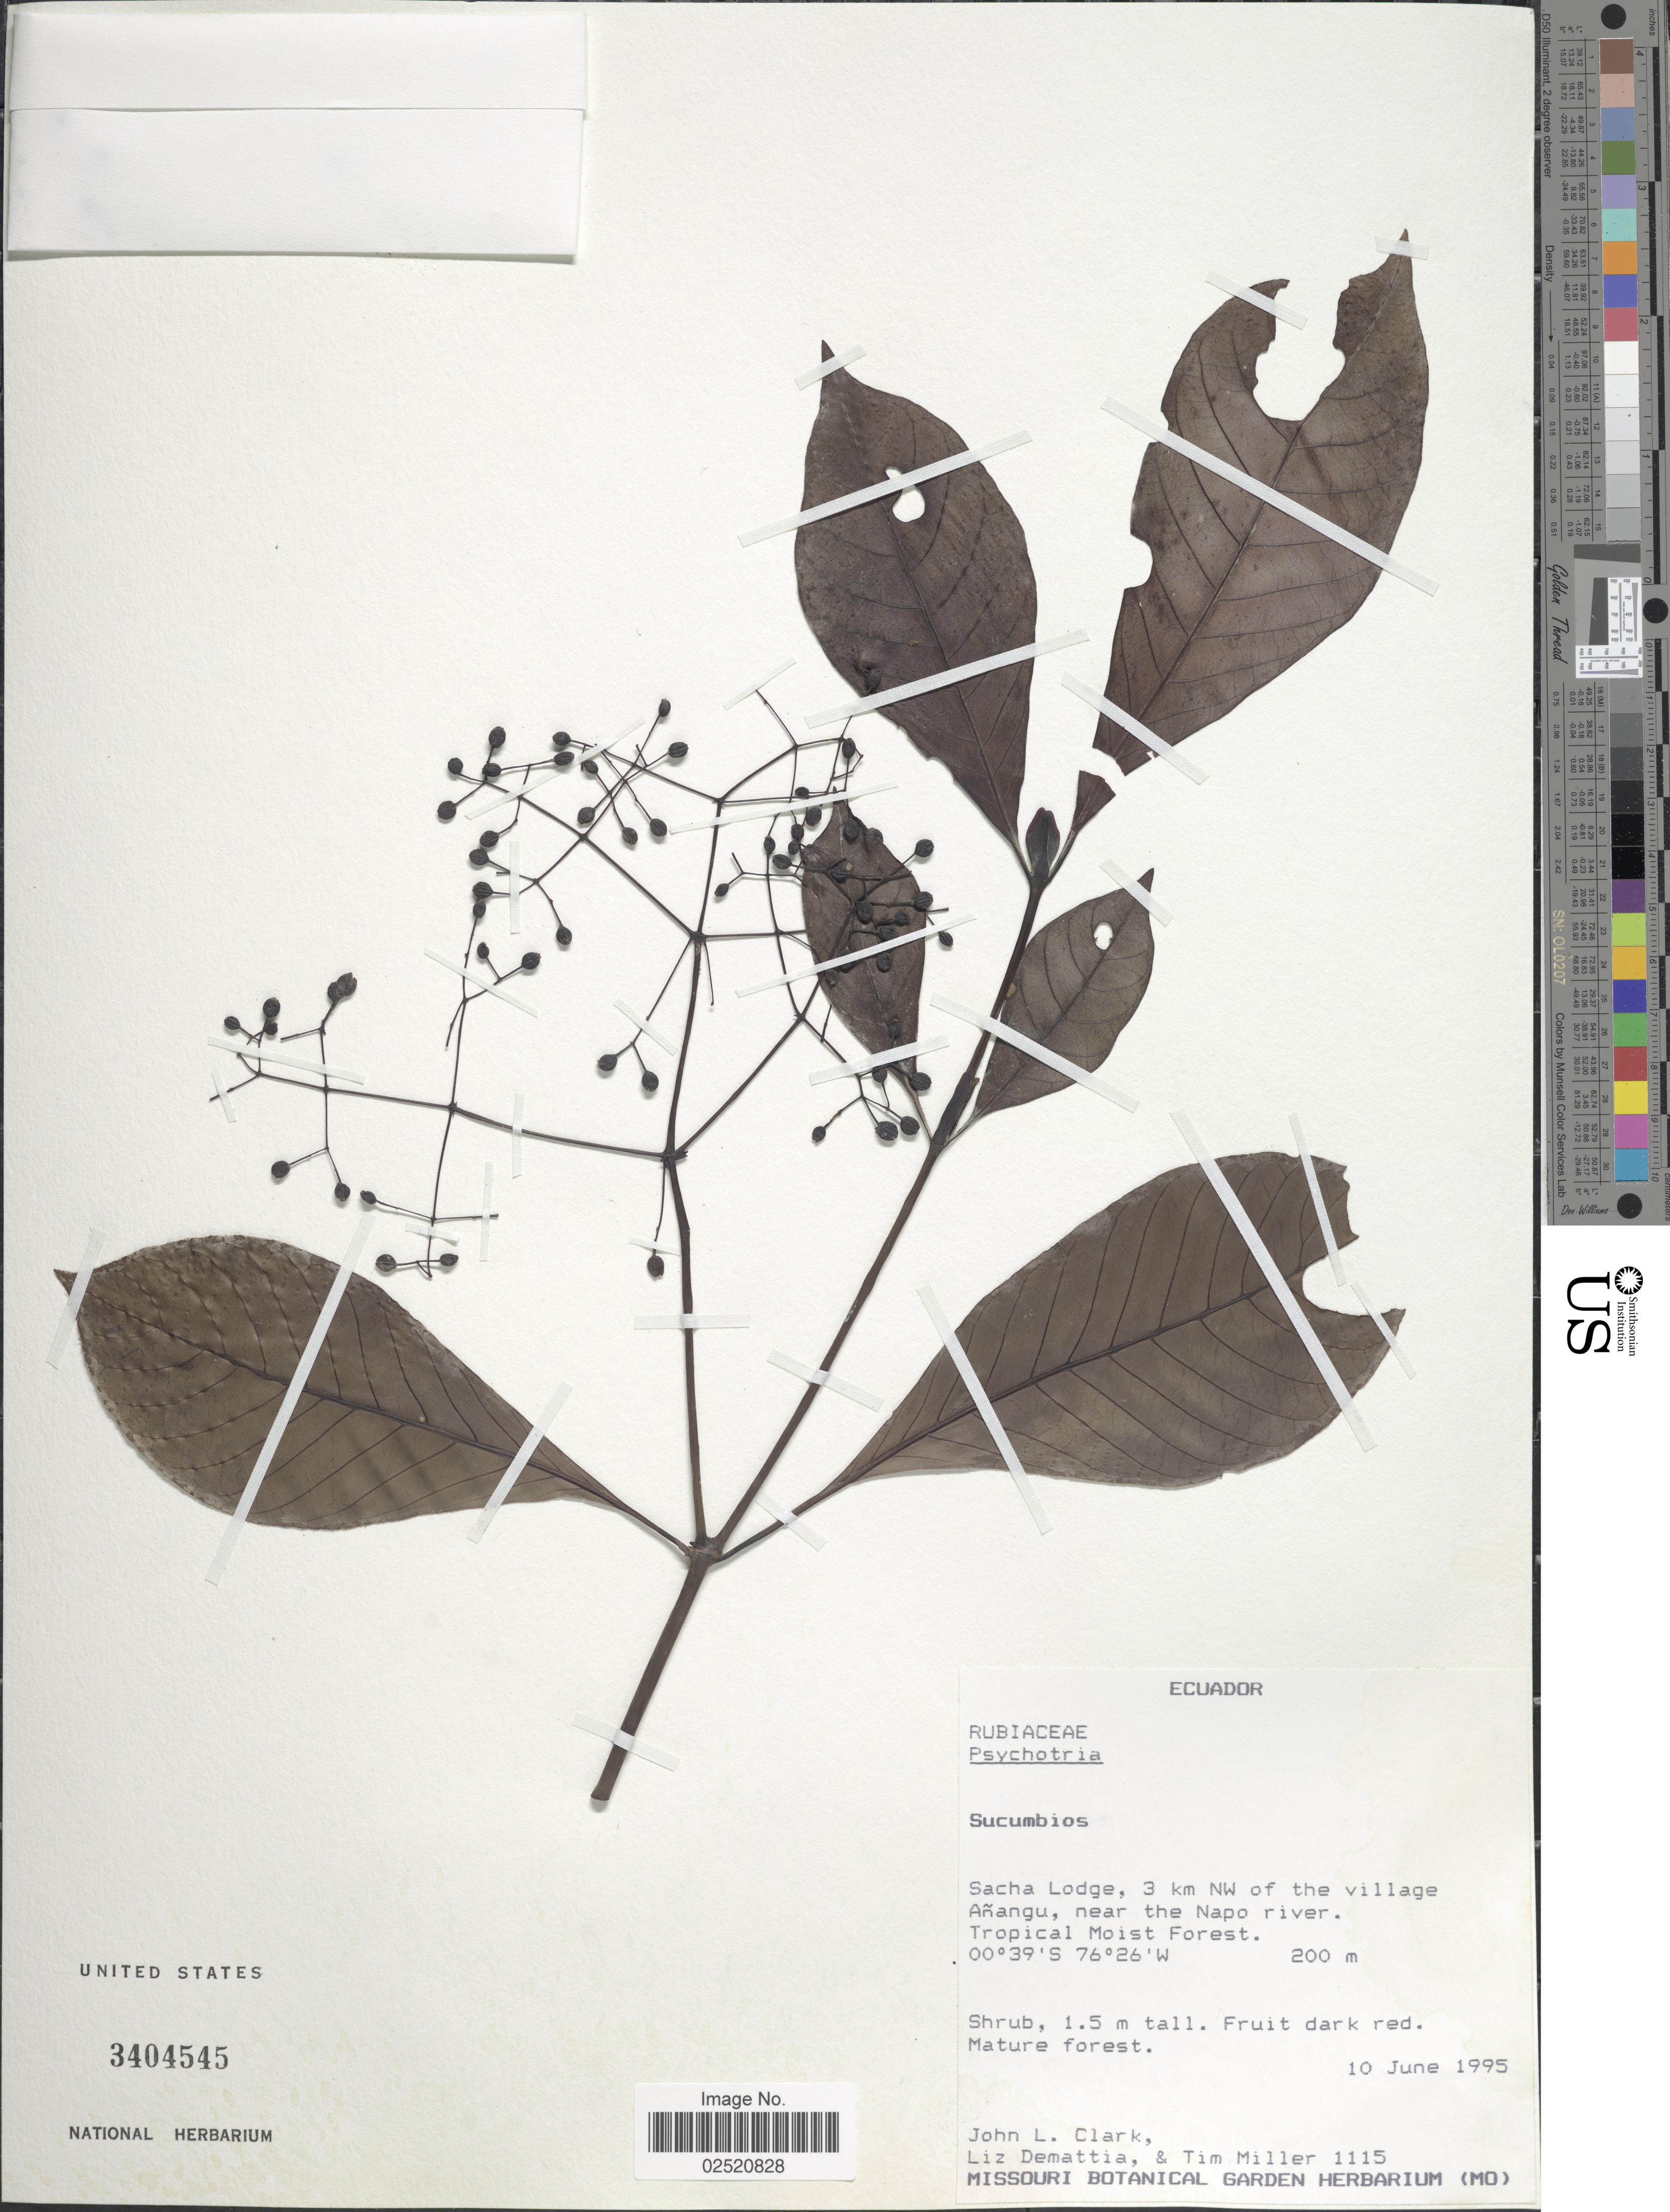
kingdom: Plantae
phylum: Tracheophyta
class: Magnoliopsida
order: Gentianales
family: Rubiaceae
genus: Psychotria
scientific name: Psychotria sp.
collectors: J. L. Clark, L. Demattia & T. Miller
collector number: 1115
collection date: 1995-06-10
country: Ecuador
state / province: Sucumbíos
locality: Sacha Lodge, 3 km NW of the village Anangu, near the Napo river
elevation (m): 200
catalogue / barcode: US 3404545